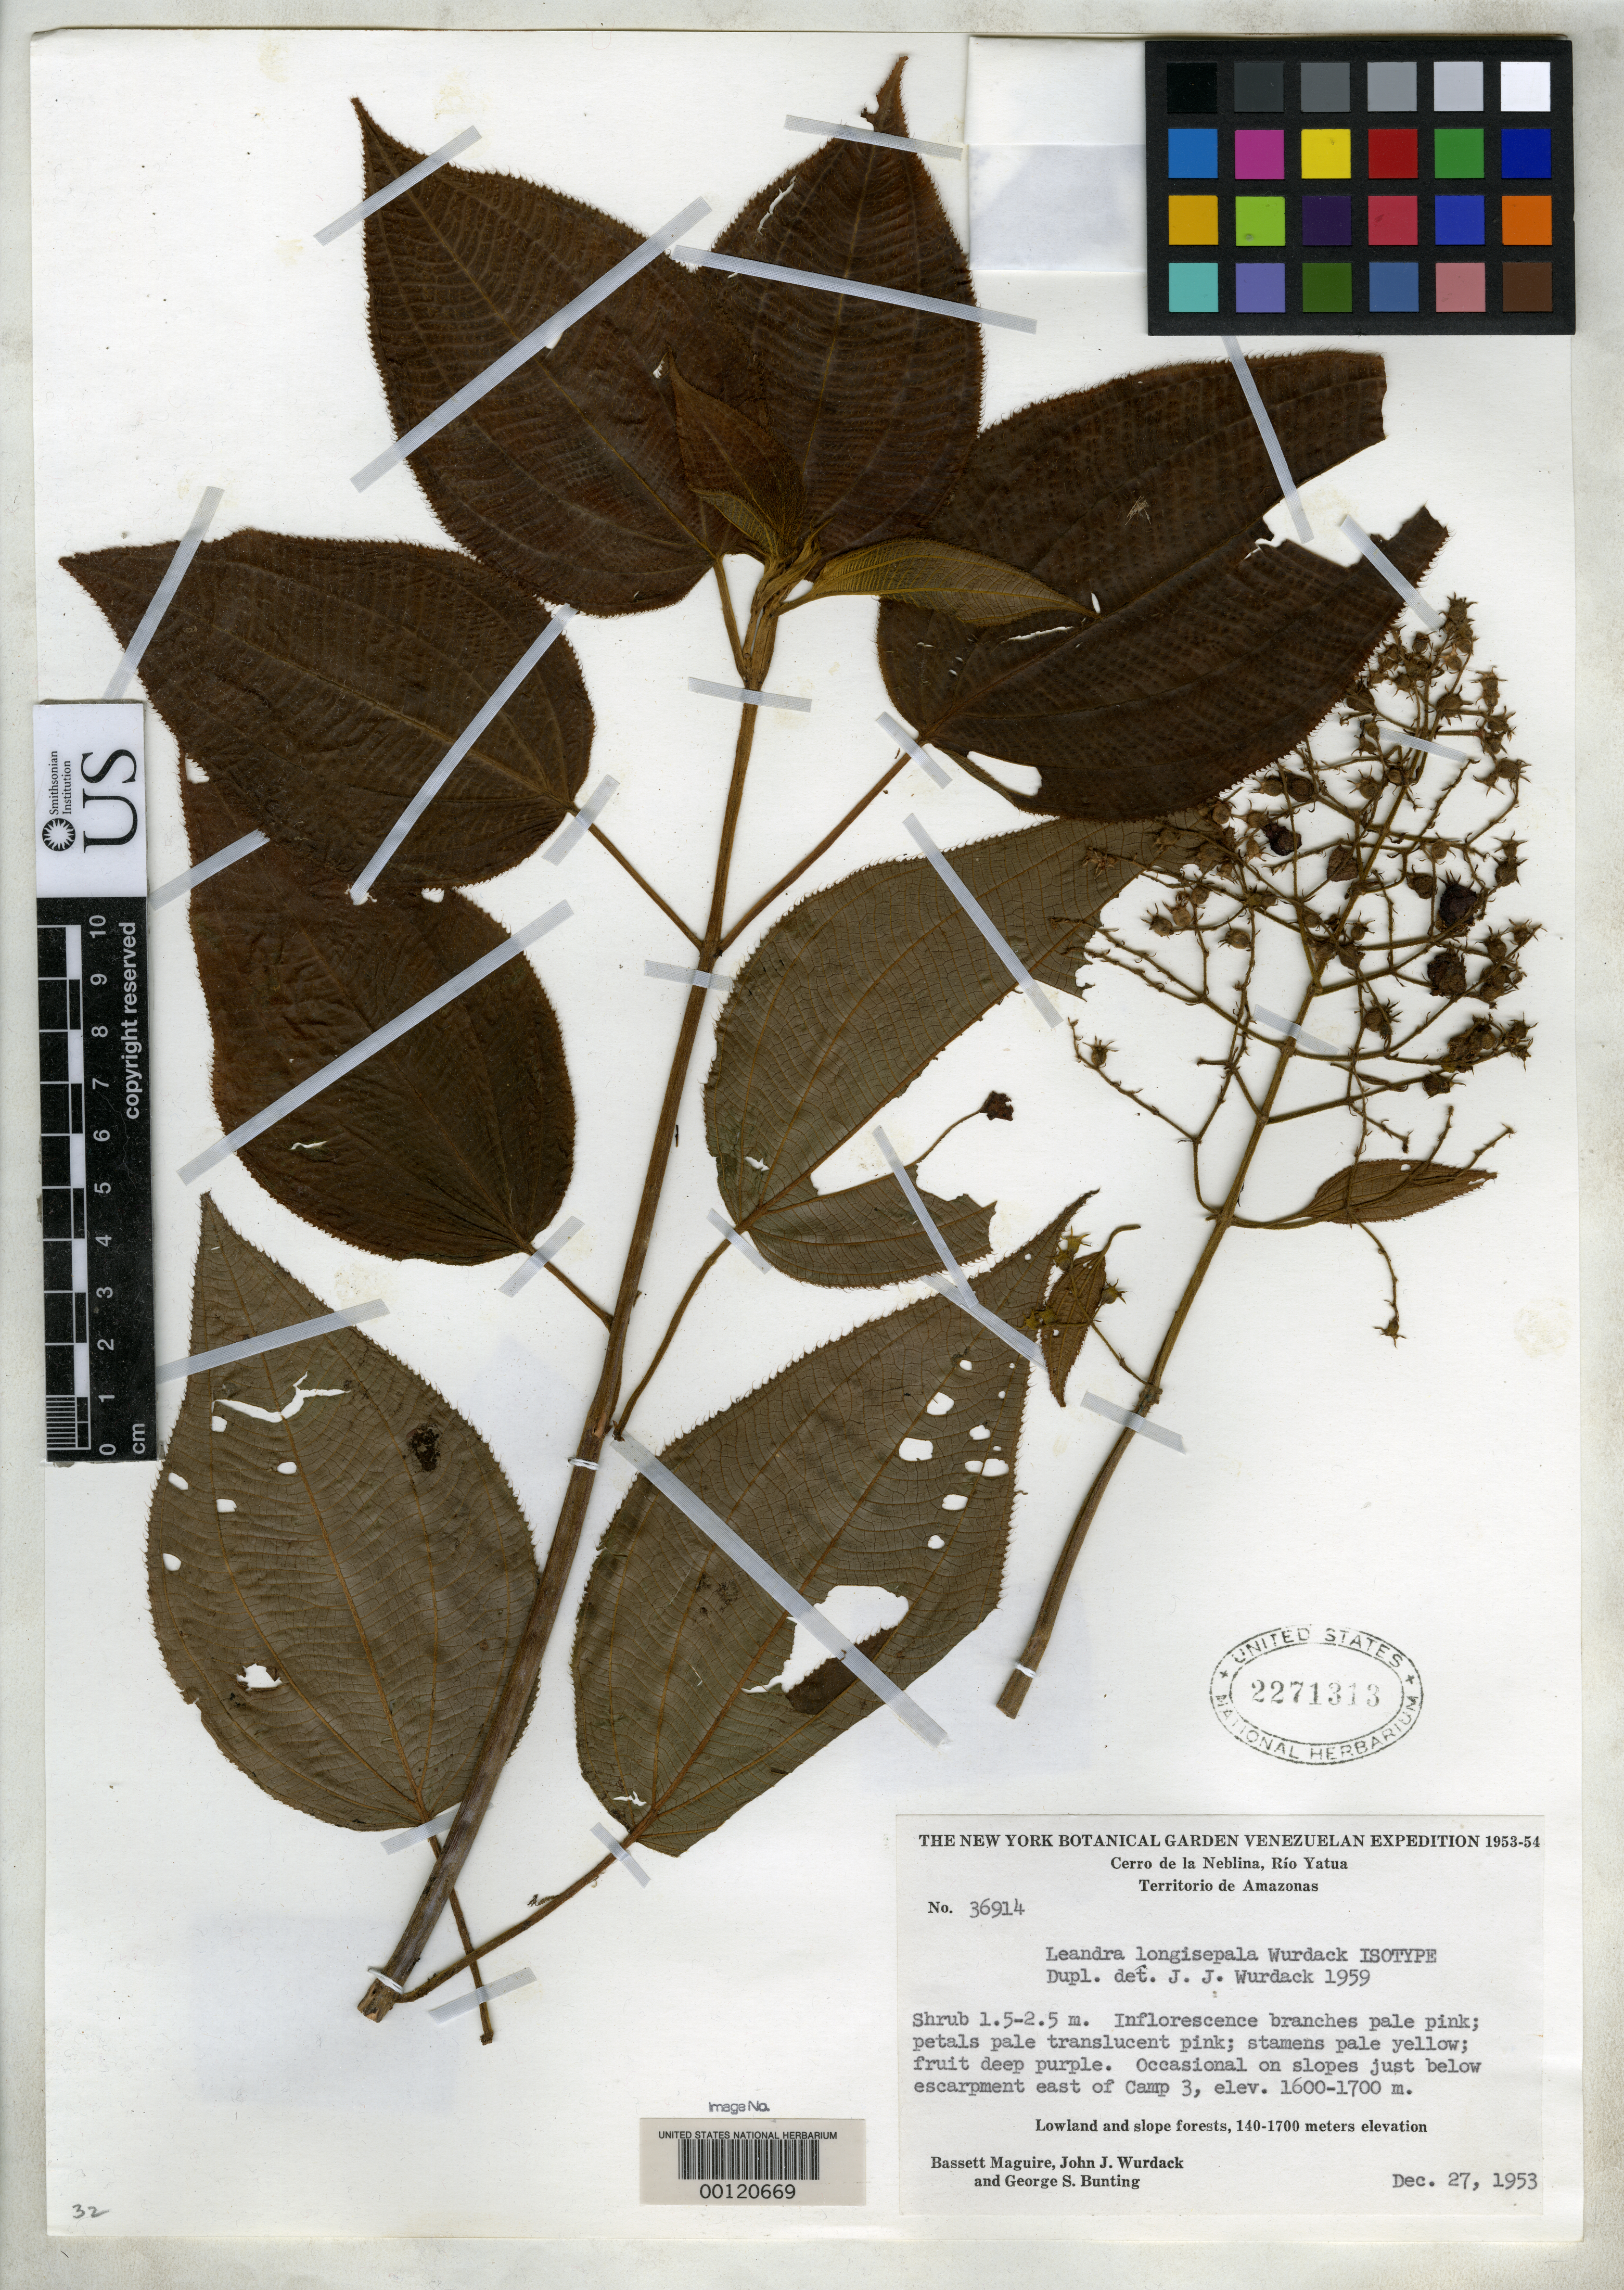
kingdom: Plantae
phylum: Tracheophyta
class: Magnoliopsida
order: Myrtales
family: Melastomataceae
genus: Leandra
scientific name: Leandra longisepala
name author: Wurdack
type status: Isotype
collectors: B. Maguire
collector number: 36914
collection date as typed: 27 Dec 1953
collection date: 1953-12-27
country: Venezuela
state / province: Amazonas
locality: Cerro de la Neblina.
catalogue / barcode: US 2271313